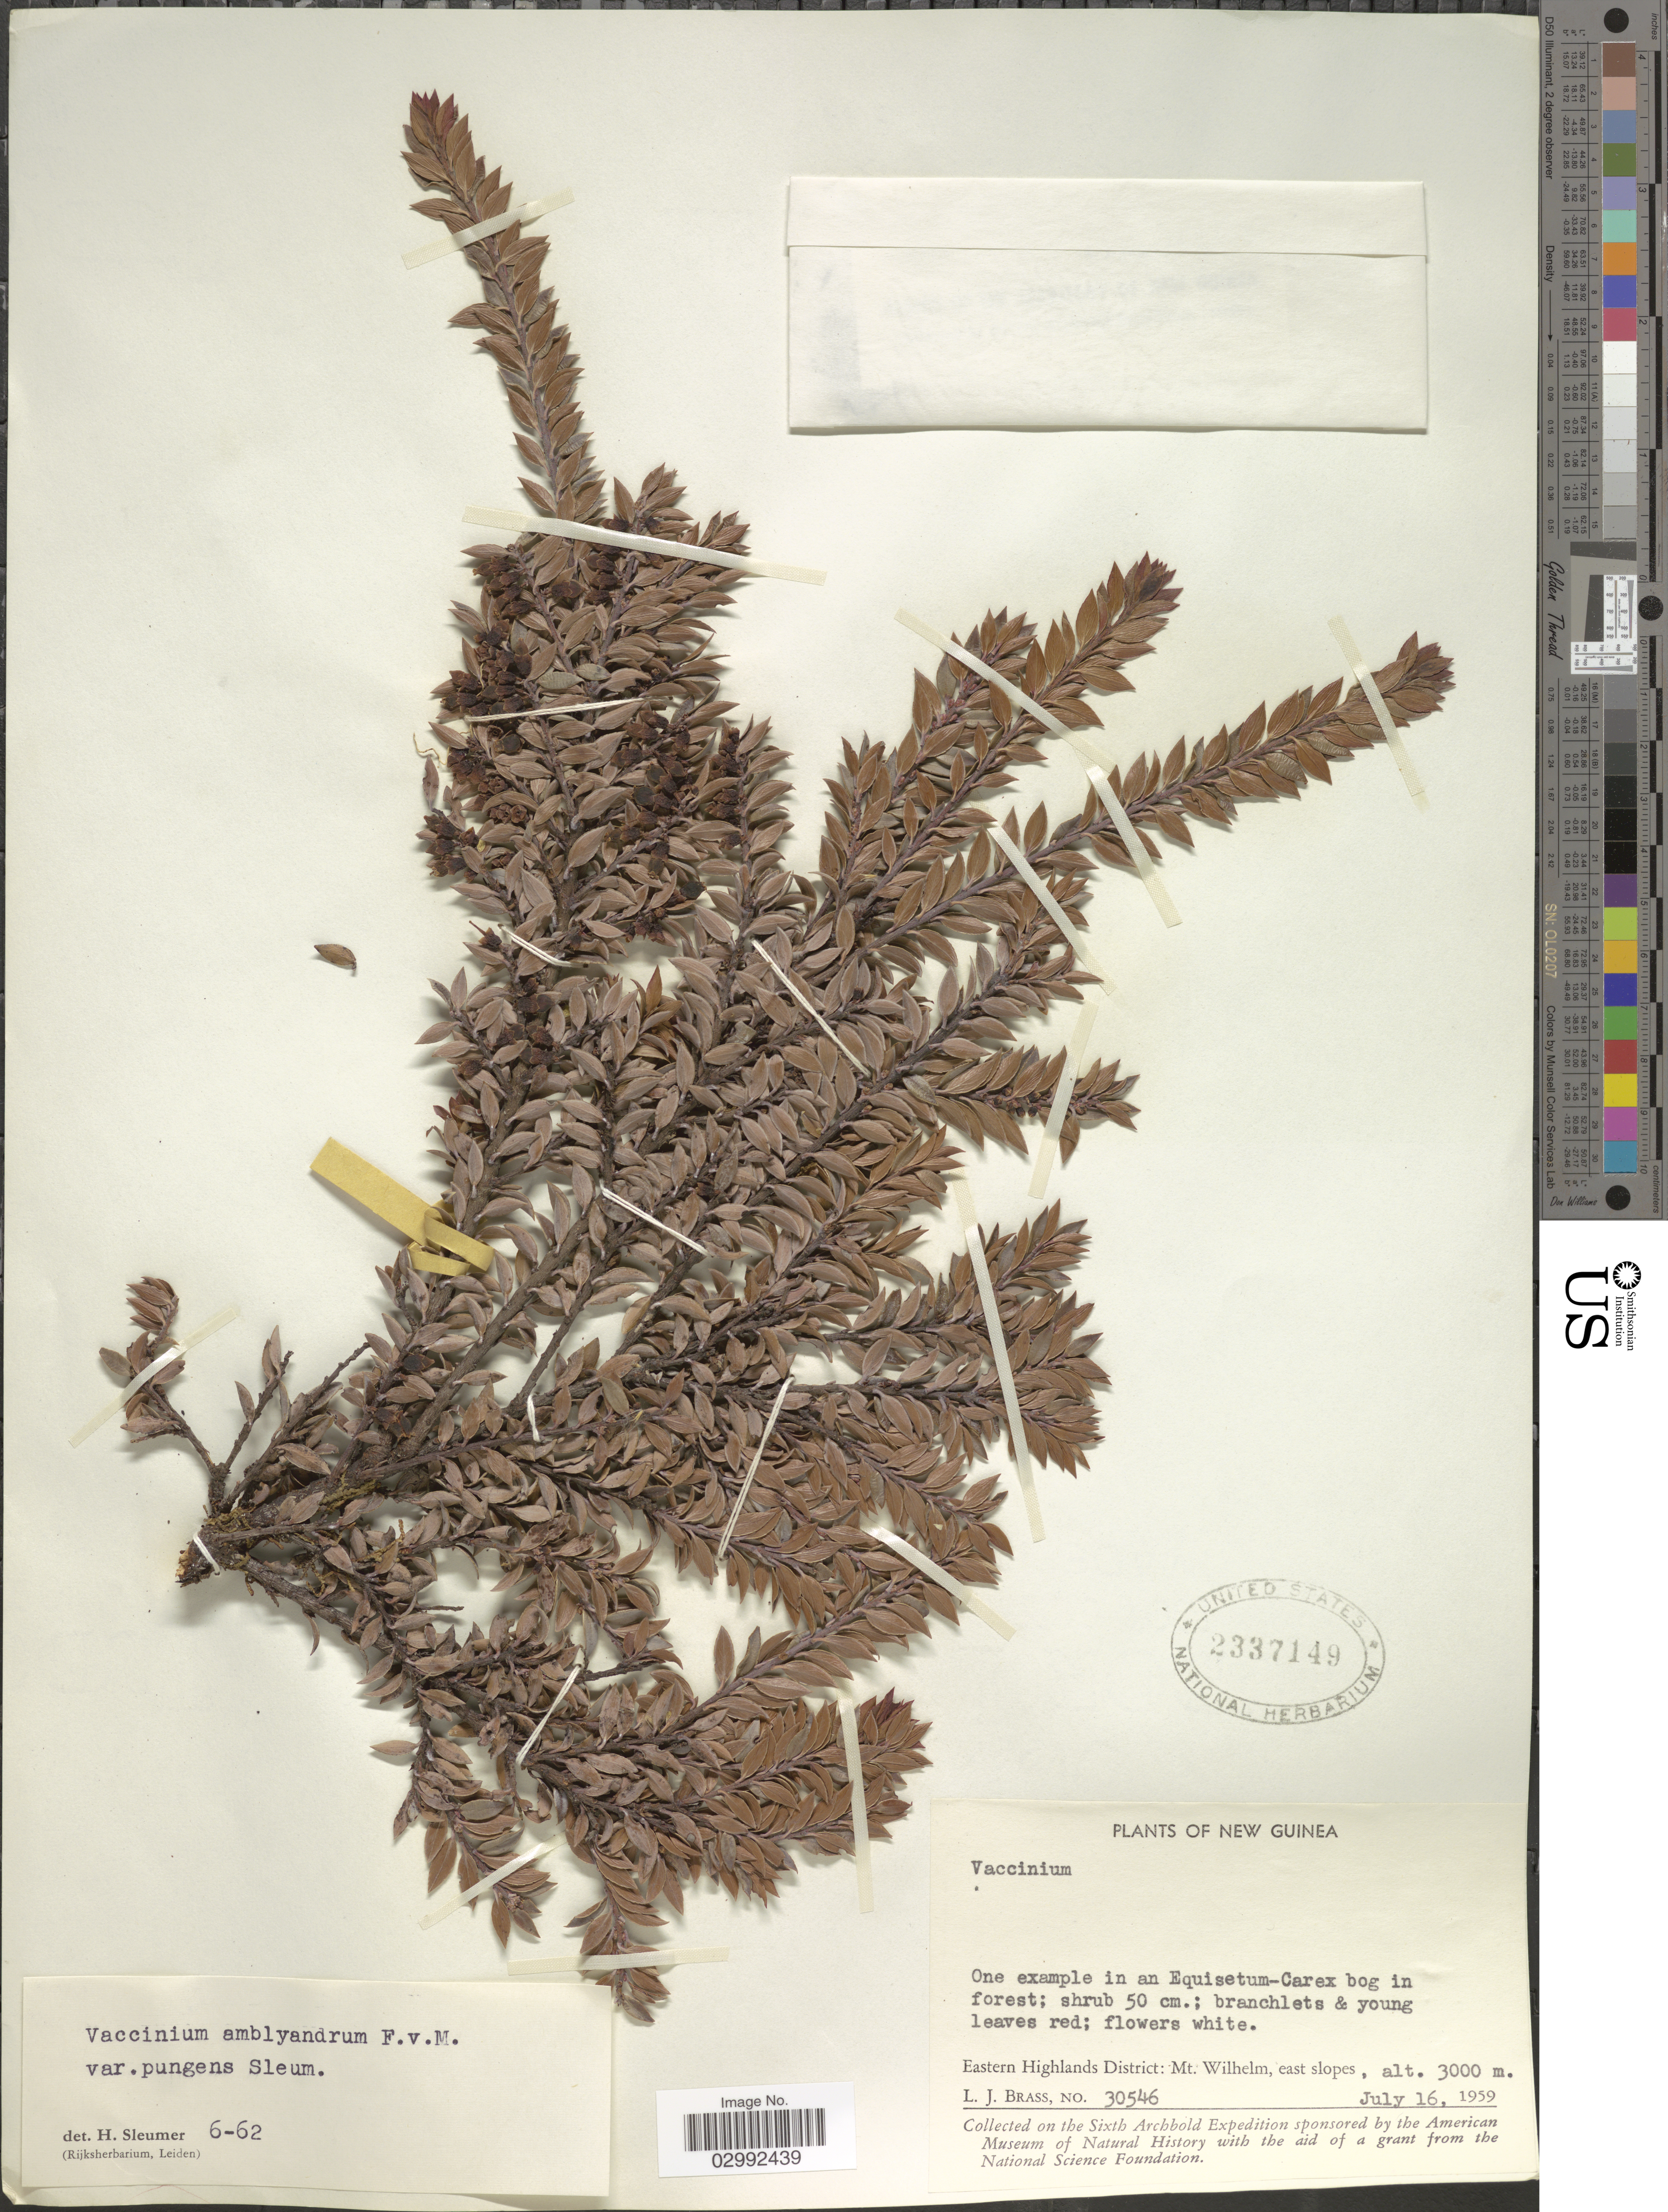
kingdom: Plantae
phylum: Tracheophyta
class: Magnoliopsida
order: Ericales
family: Ericaceae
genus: Vaccinium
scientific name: Vaccinium amblyandrum var. pungens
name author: Sleumer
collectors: L. J. Brass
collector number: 30546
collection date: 1959-07-16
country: Papua New Guinea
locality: New Guinea, Eastern Highlands District: Mt. Wilhelm, east slopes.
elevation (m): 3000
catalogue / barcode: US 2337149